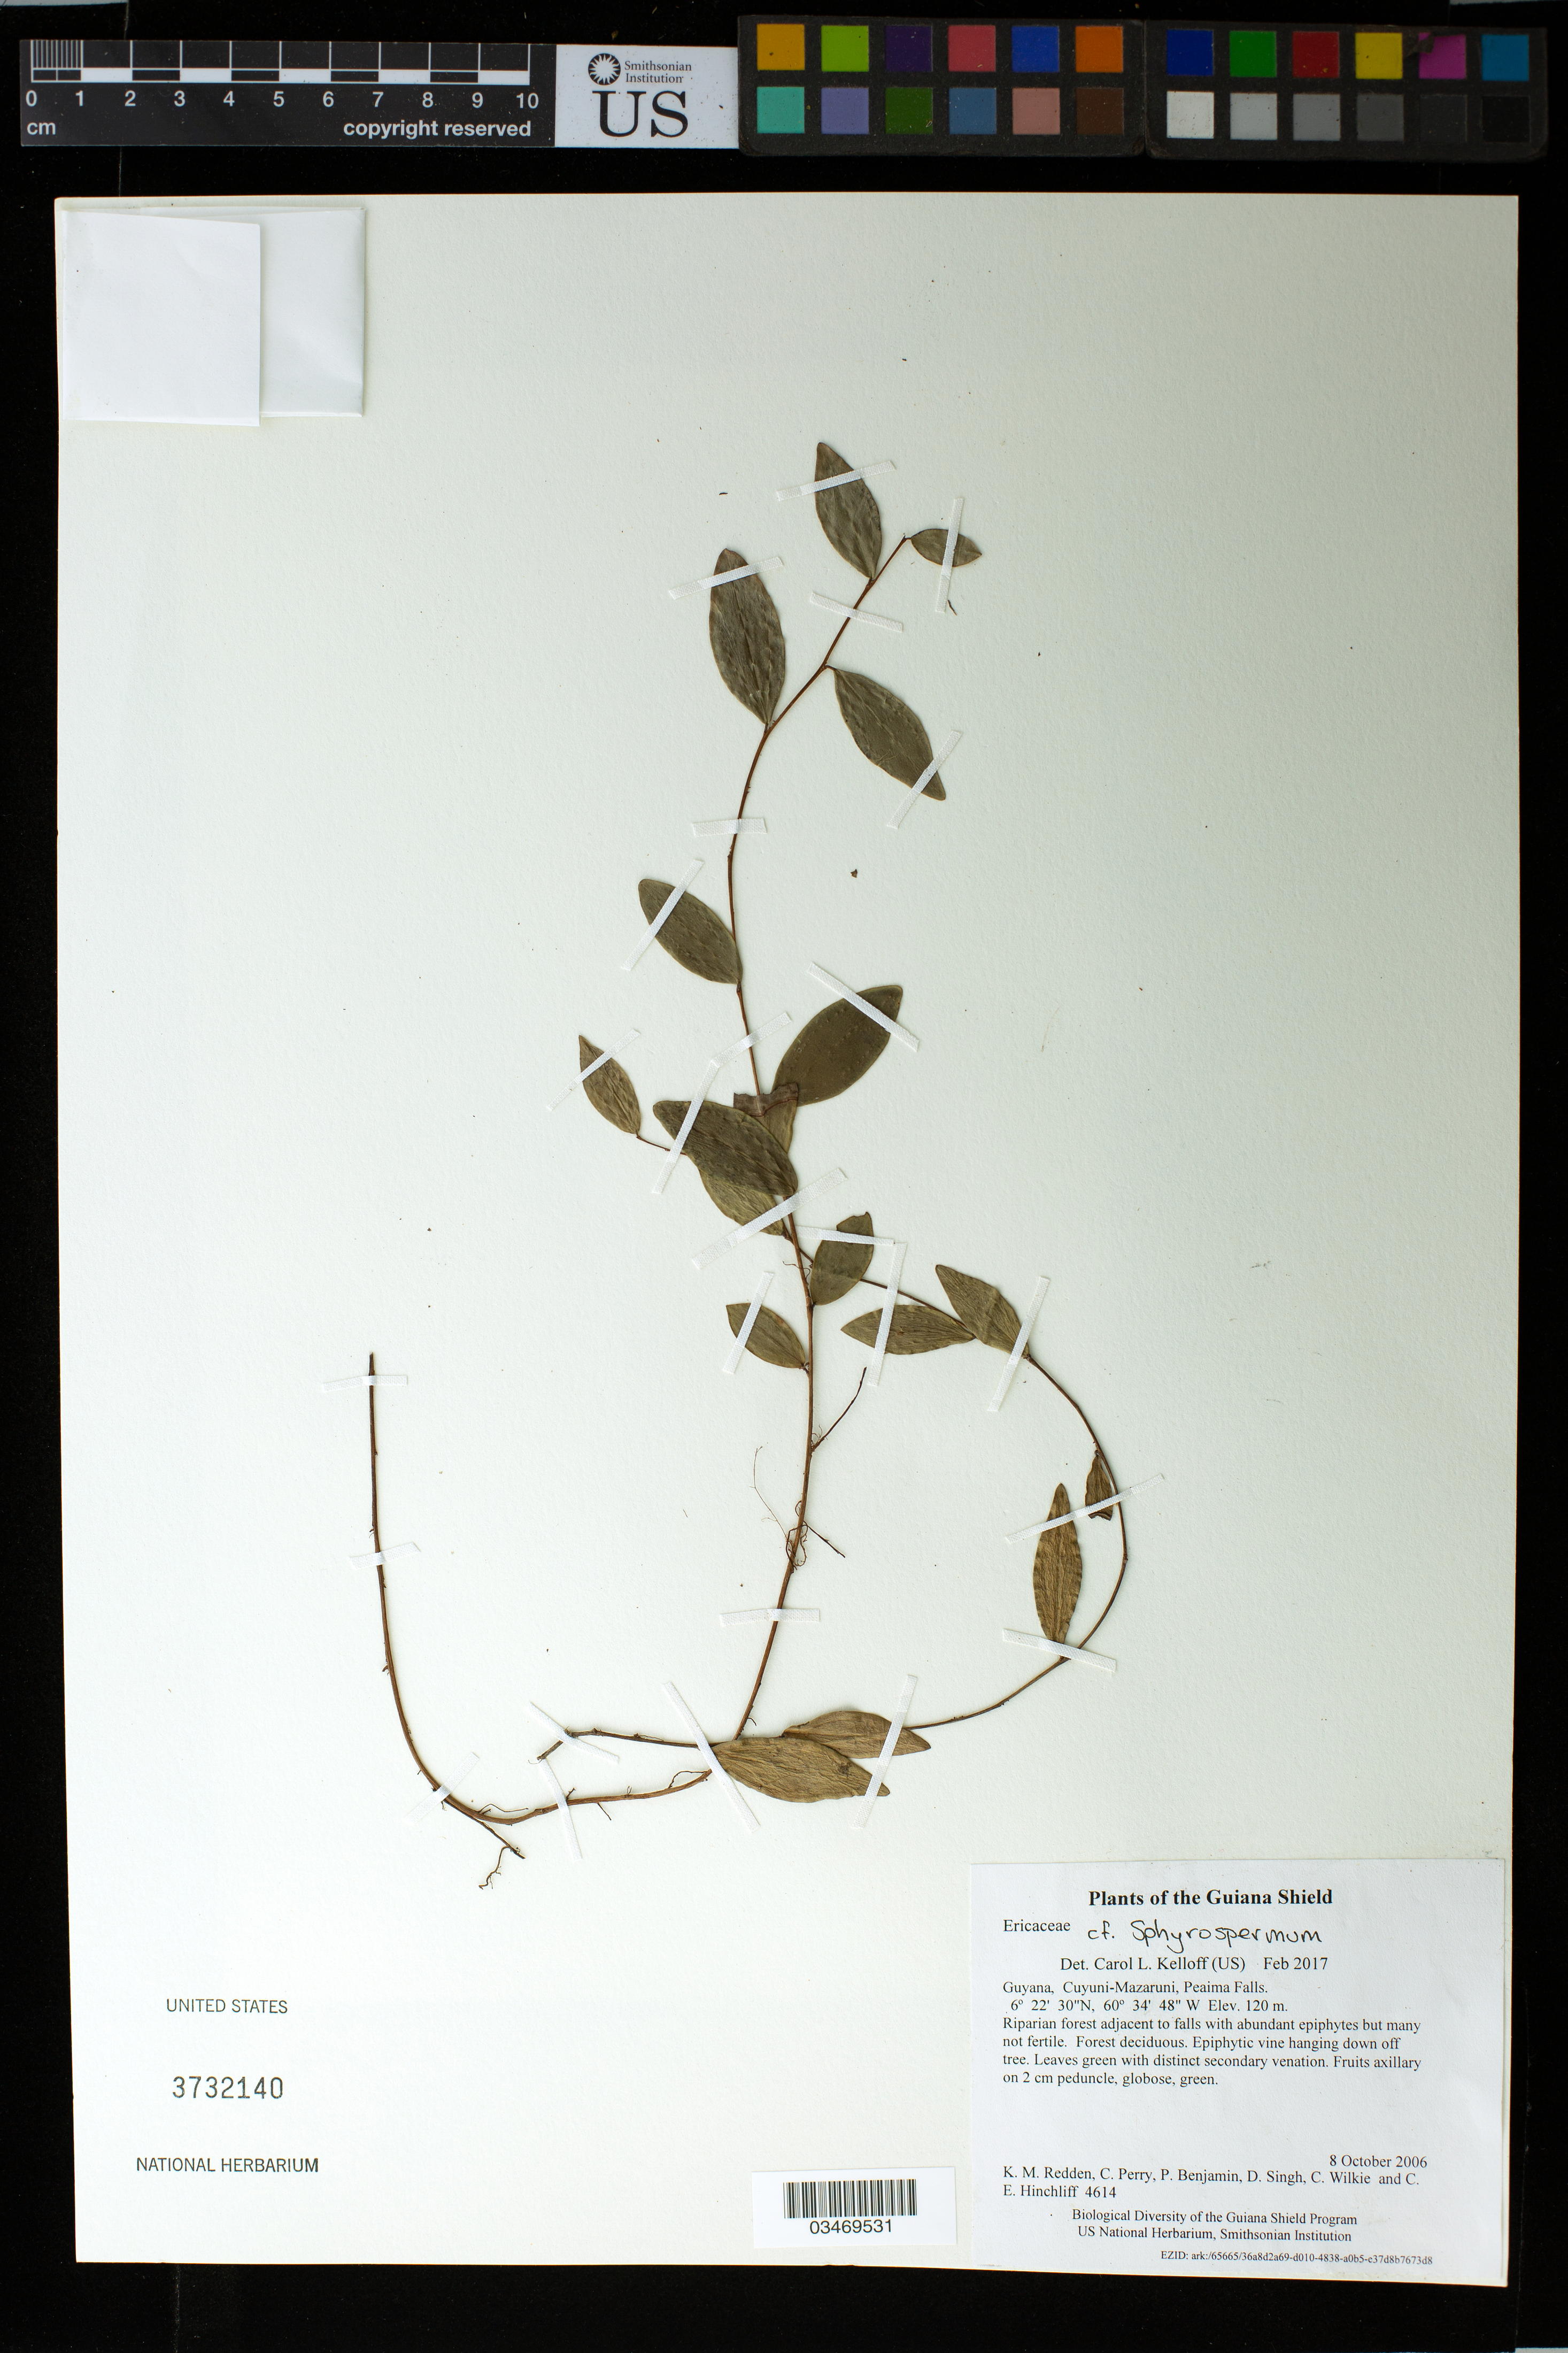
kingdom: Plantae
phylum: Tracheophyta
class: Magnoliopsida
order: Ericales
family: Ericaceae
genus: Sphyrospermum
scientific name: Sphyrospermum sp.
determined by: Kelloff, Carol L., (US), Smithsonian Institution - National Museum of Natural History (UNITED STATES)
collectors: K. M. Redden, C. Perry, P. Benjamin, D. Singh, C. Wilkie & C. E. Hinchliff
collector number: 4614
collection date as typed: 8 October 2006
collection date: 2006-10-08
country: Guyana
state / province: Cuyuni-Mazaruni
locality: Peaima Falls.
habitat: Riparian forest adjacent to falls with abundant epiphytes but many not fertile. Forest deciduous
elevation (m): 120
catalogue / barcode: US 3732140